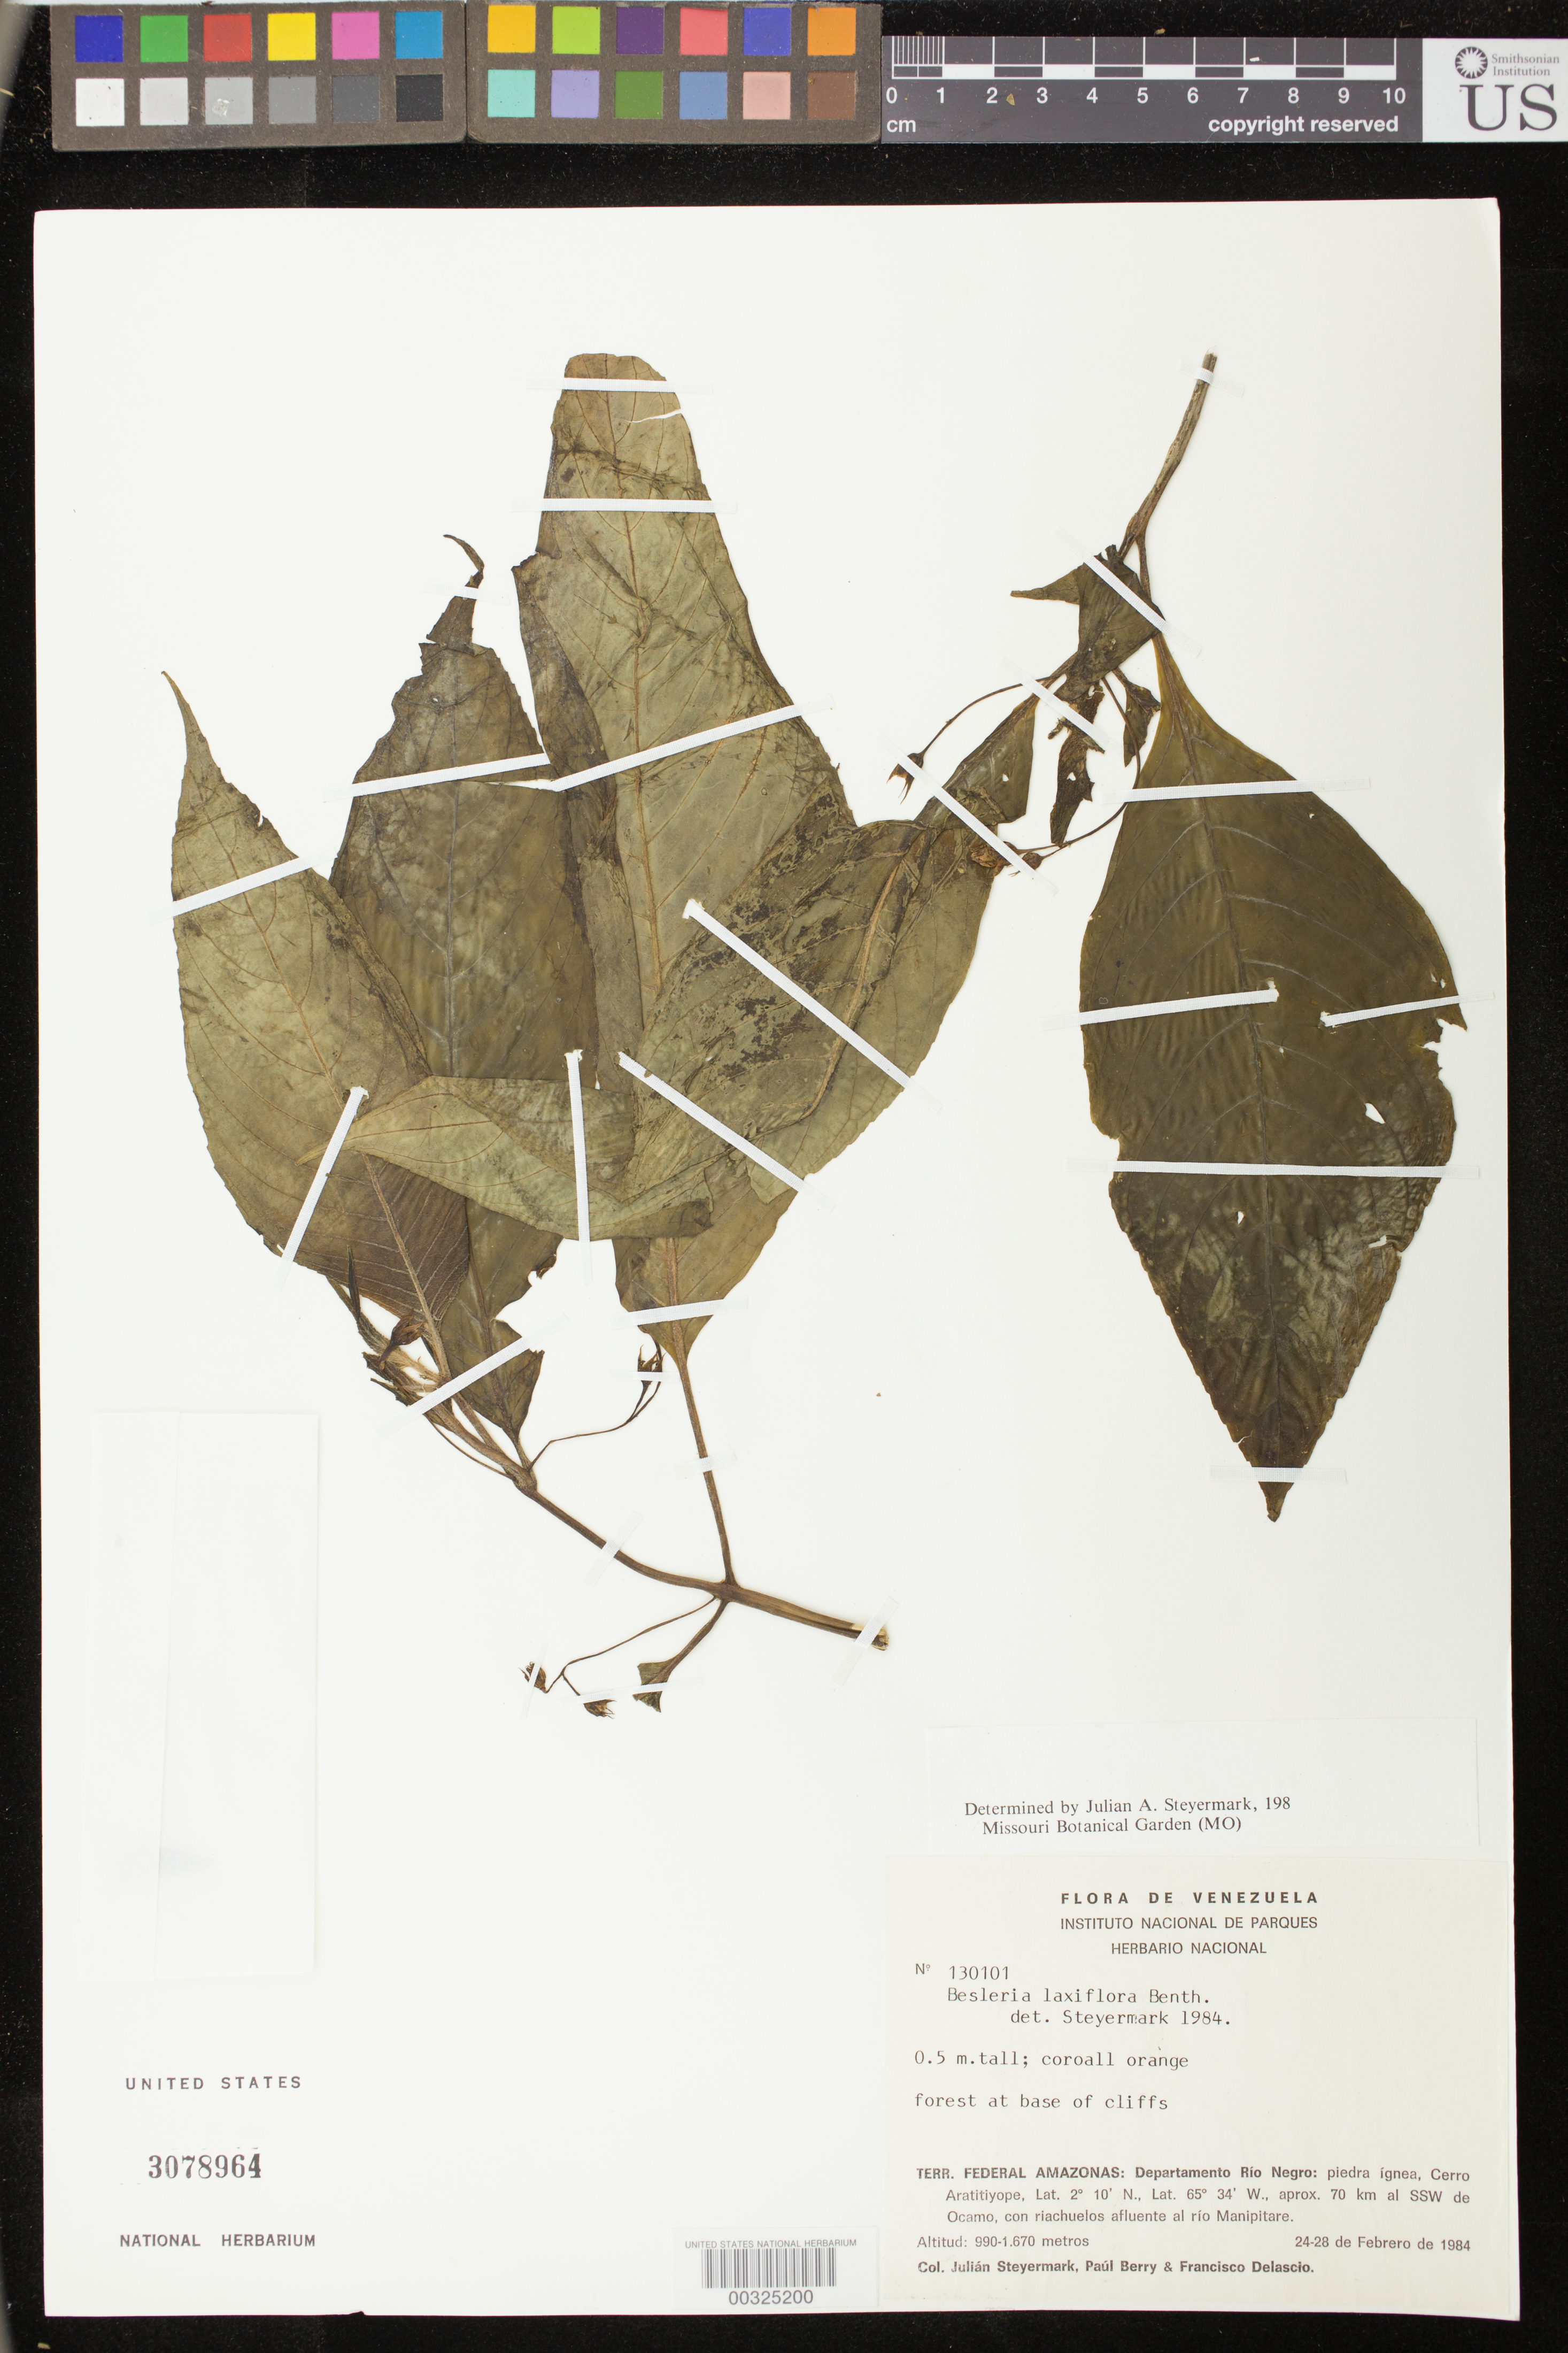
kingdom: Plantae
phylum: Tracheophyta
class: Magnoliopsida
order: Lamiales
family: Gesneriaceae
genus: Besleria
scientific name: Besleria laxiflora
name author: Benth.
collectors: J. Steyermark, P. Berry & F. Delascio C.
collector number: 130101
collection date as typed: Feb 1984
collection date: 1984-02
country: Venezuela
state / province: Amazonas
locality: Rio Negro Dept., Piedra ignea, Cerro Aratitiyope, approx 70 km SSW of Ocamo, ...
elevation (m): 990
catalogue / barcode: US 3078964